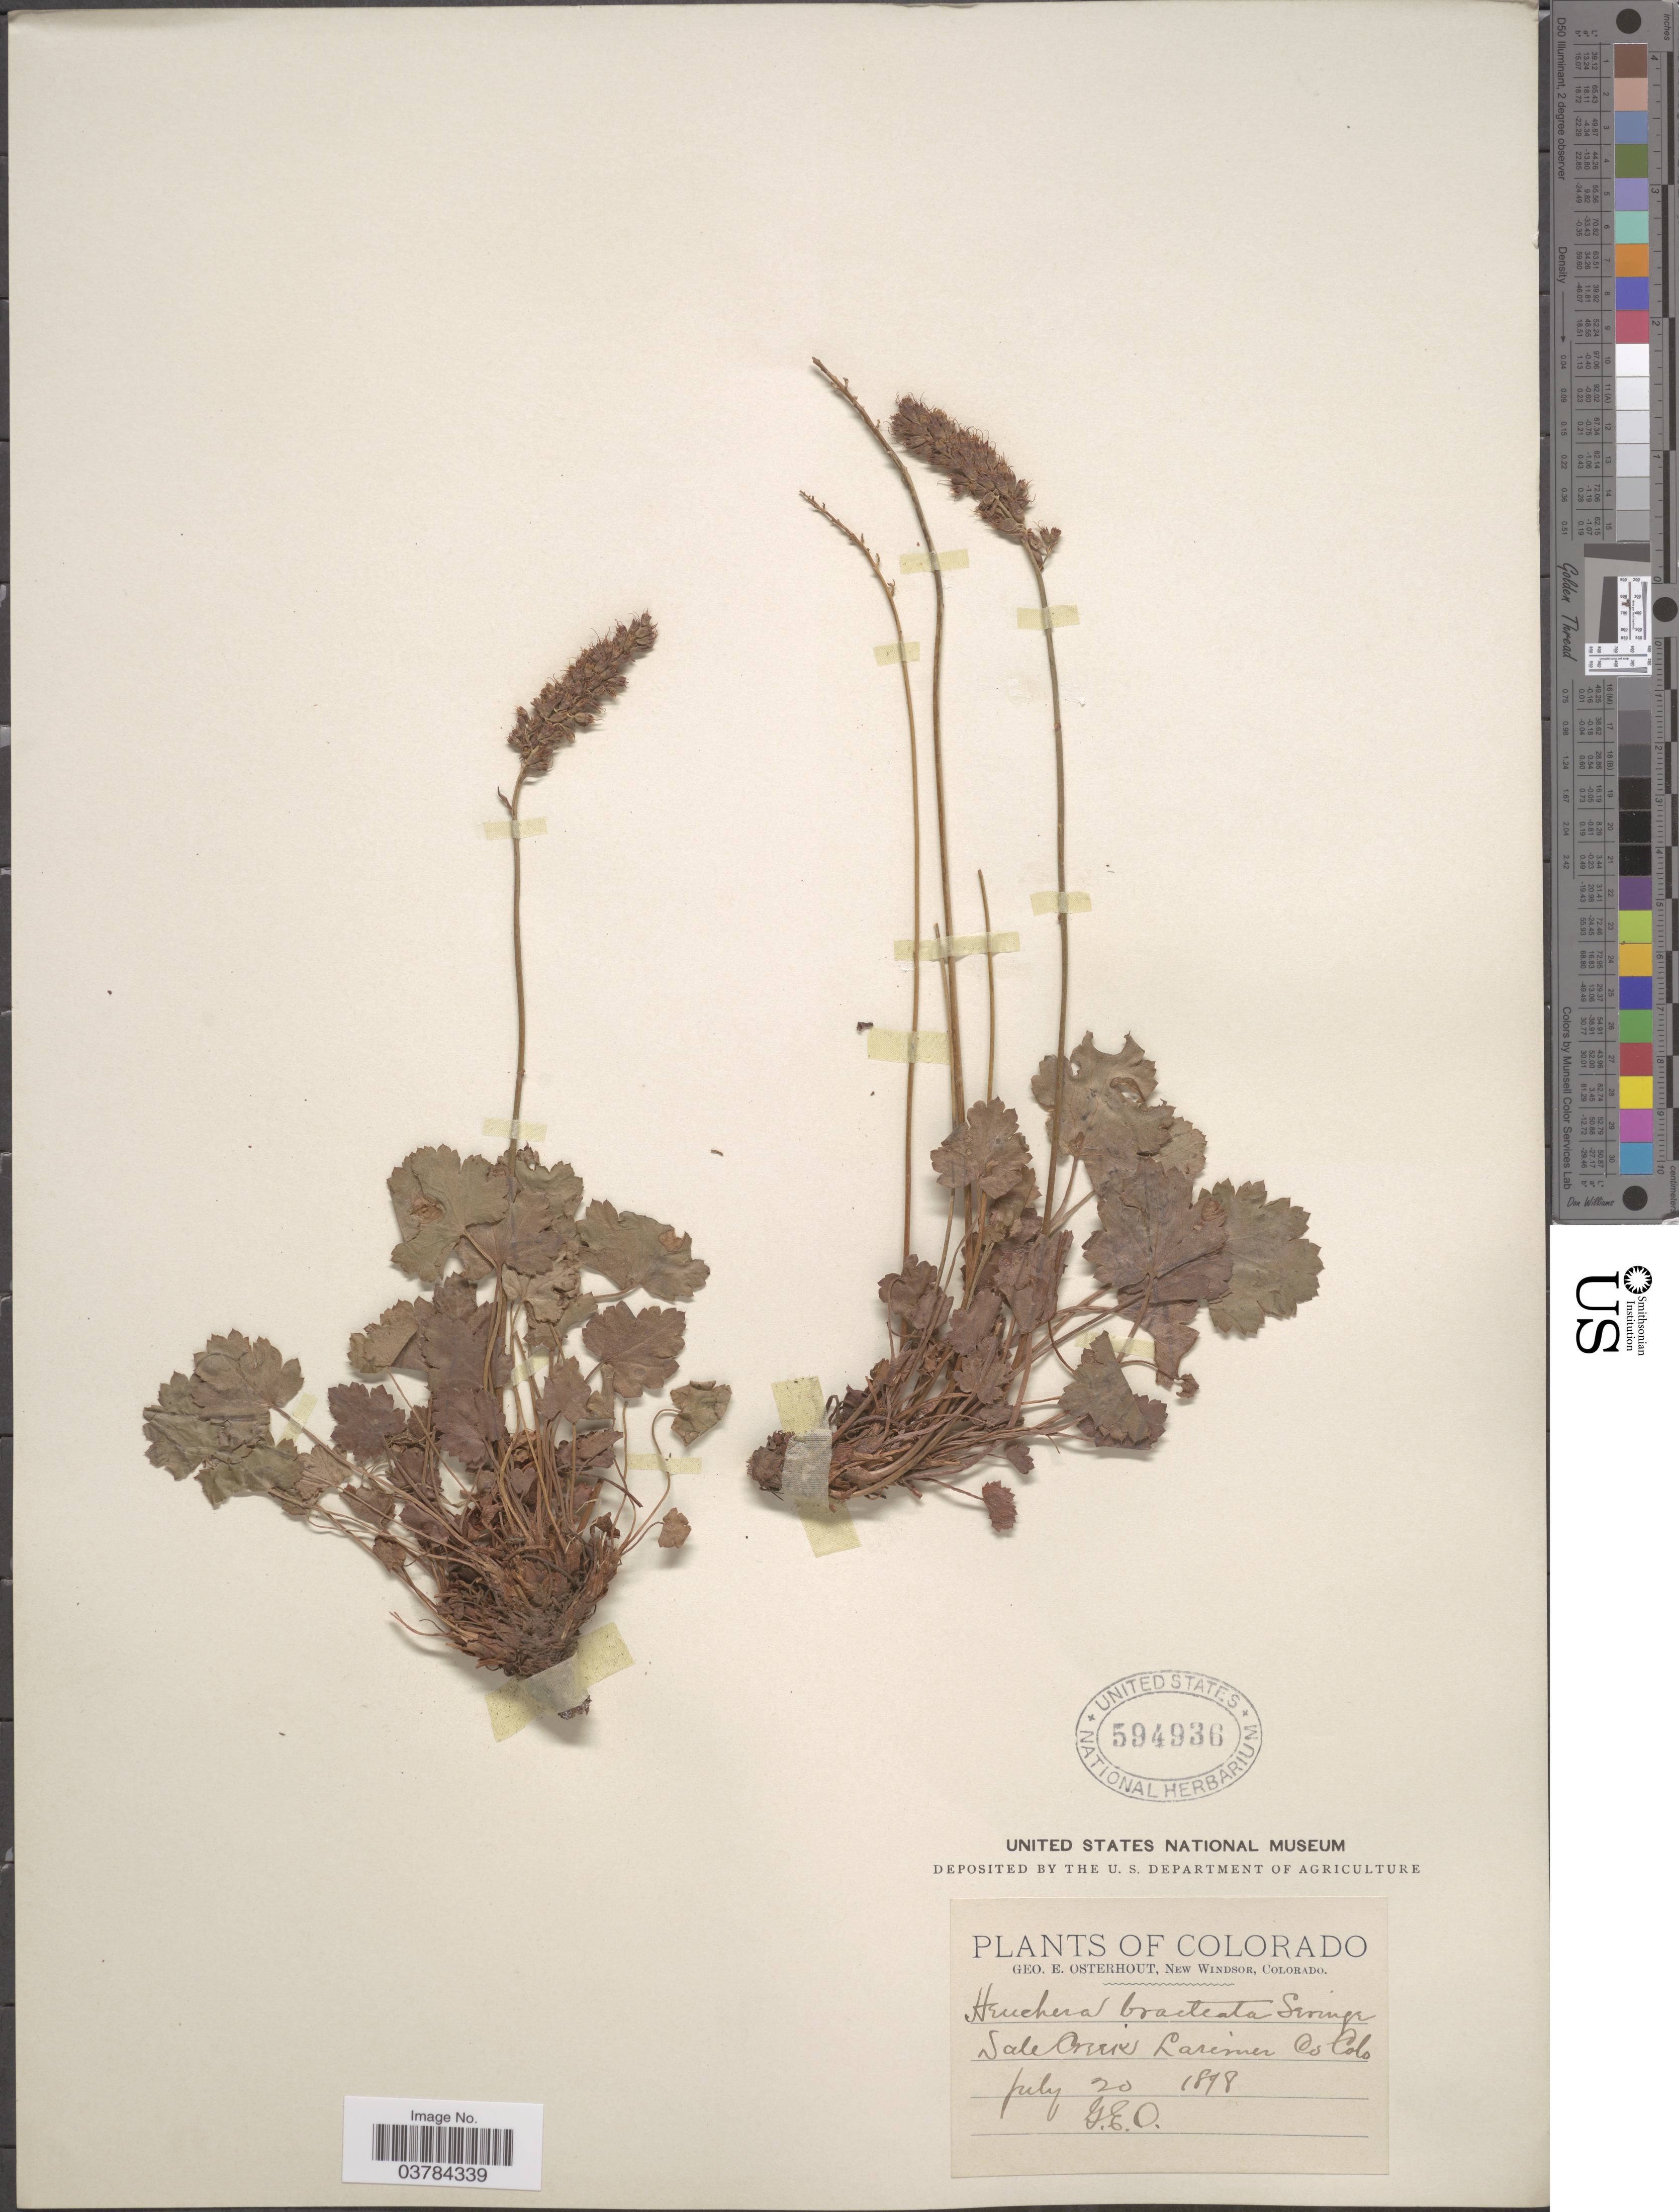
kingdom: Plantae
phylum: Tracheophyta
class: Magnoliopsida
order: Saxifragales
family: Saxifragaceae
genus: Heuchera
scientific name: Heuchera bracteata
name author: (Torr.) Ser.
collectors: G. Osterhout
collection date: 1898-07-20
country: United States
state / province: Colorado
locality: Sale Creek Larimer Co.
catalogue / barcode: US 594936